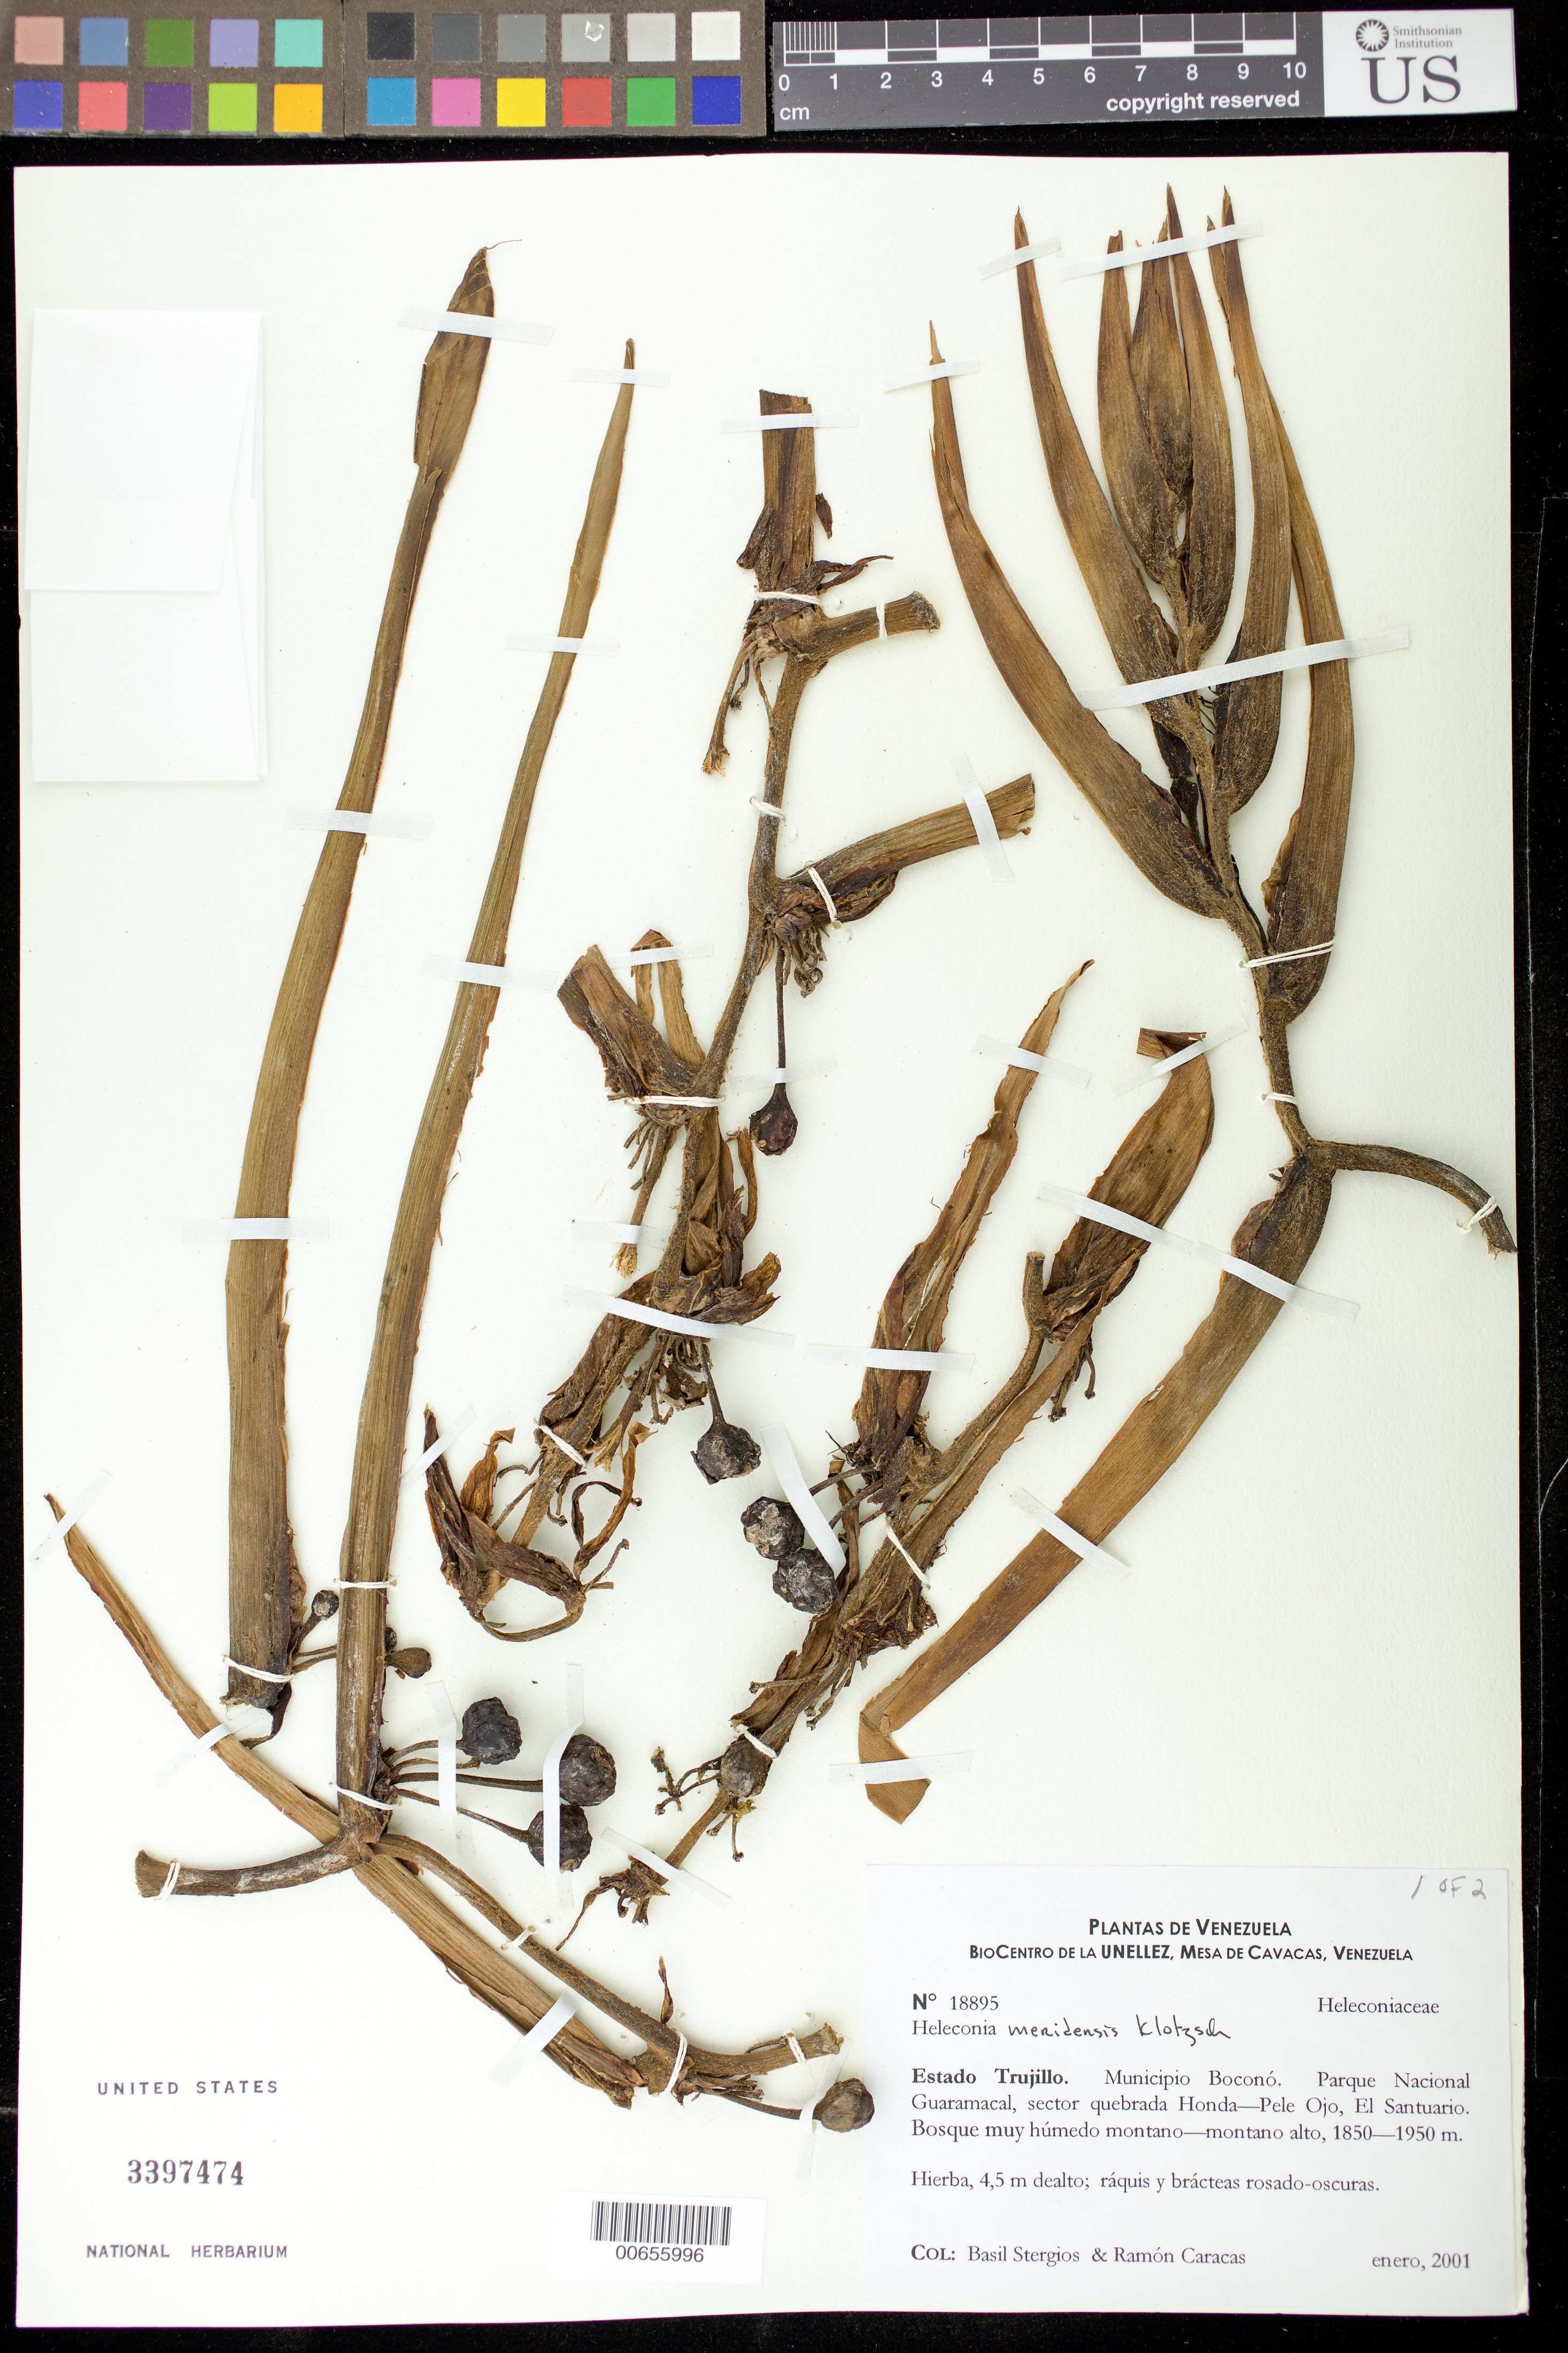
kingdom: Plantae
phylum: Tracheophyta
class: Magnoliopsida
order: Saxifragales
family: Grossulariaceae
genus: Ribes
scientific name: Ribes atropurpureum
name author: C.A. Mey.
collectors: B. G. Stergios & R. Caracas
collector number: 18895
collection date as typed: Jan 2001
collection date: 2001-01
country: Venezuela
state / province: Trujillo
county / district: Boconó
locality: Parque Nacional Guaramacal, sector quebrada Honda-Pele Ojo, El Santuario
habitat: Bosque muy húmedo montano-montano alto.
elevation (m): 1850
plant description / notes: PORT, US, WIS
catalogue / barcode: US 3397474